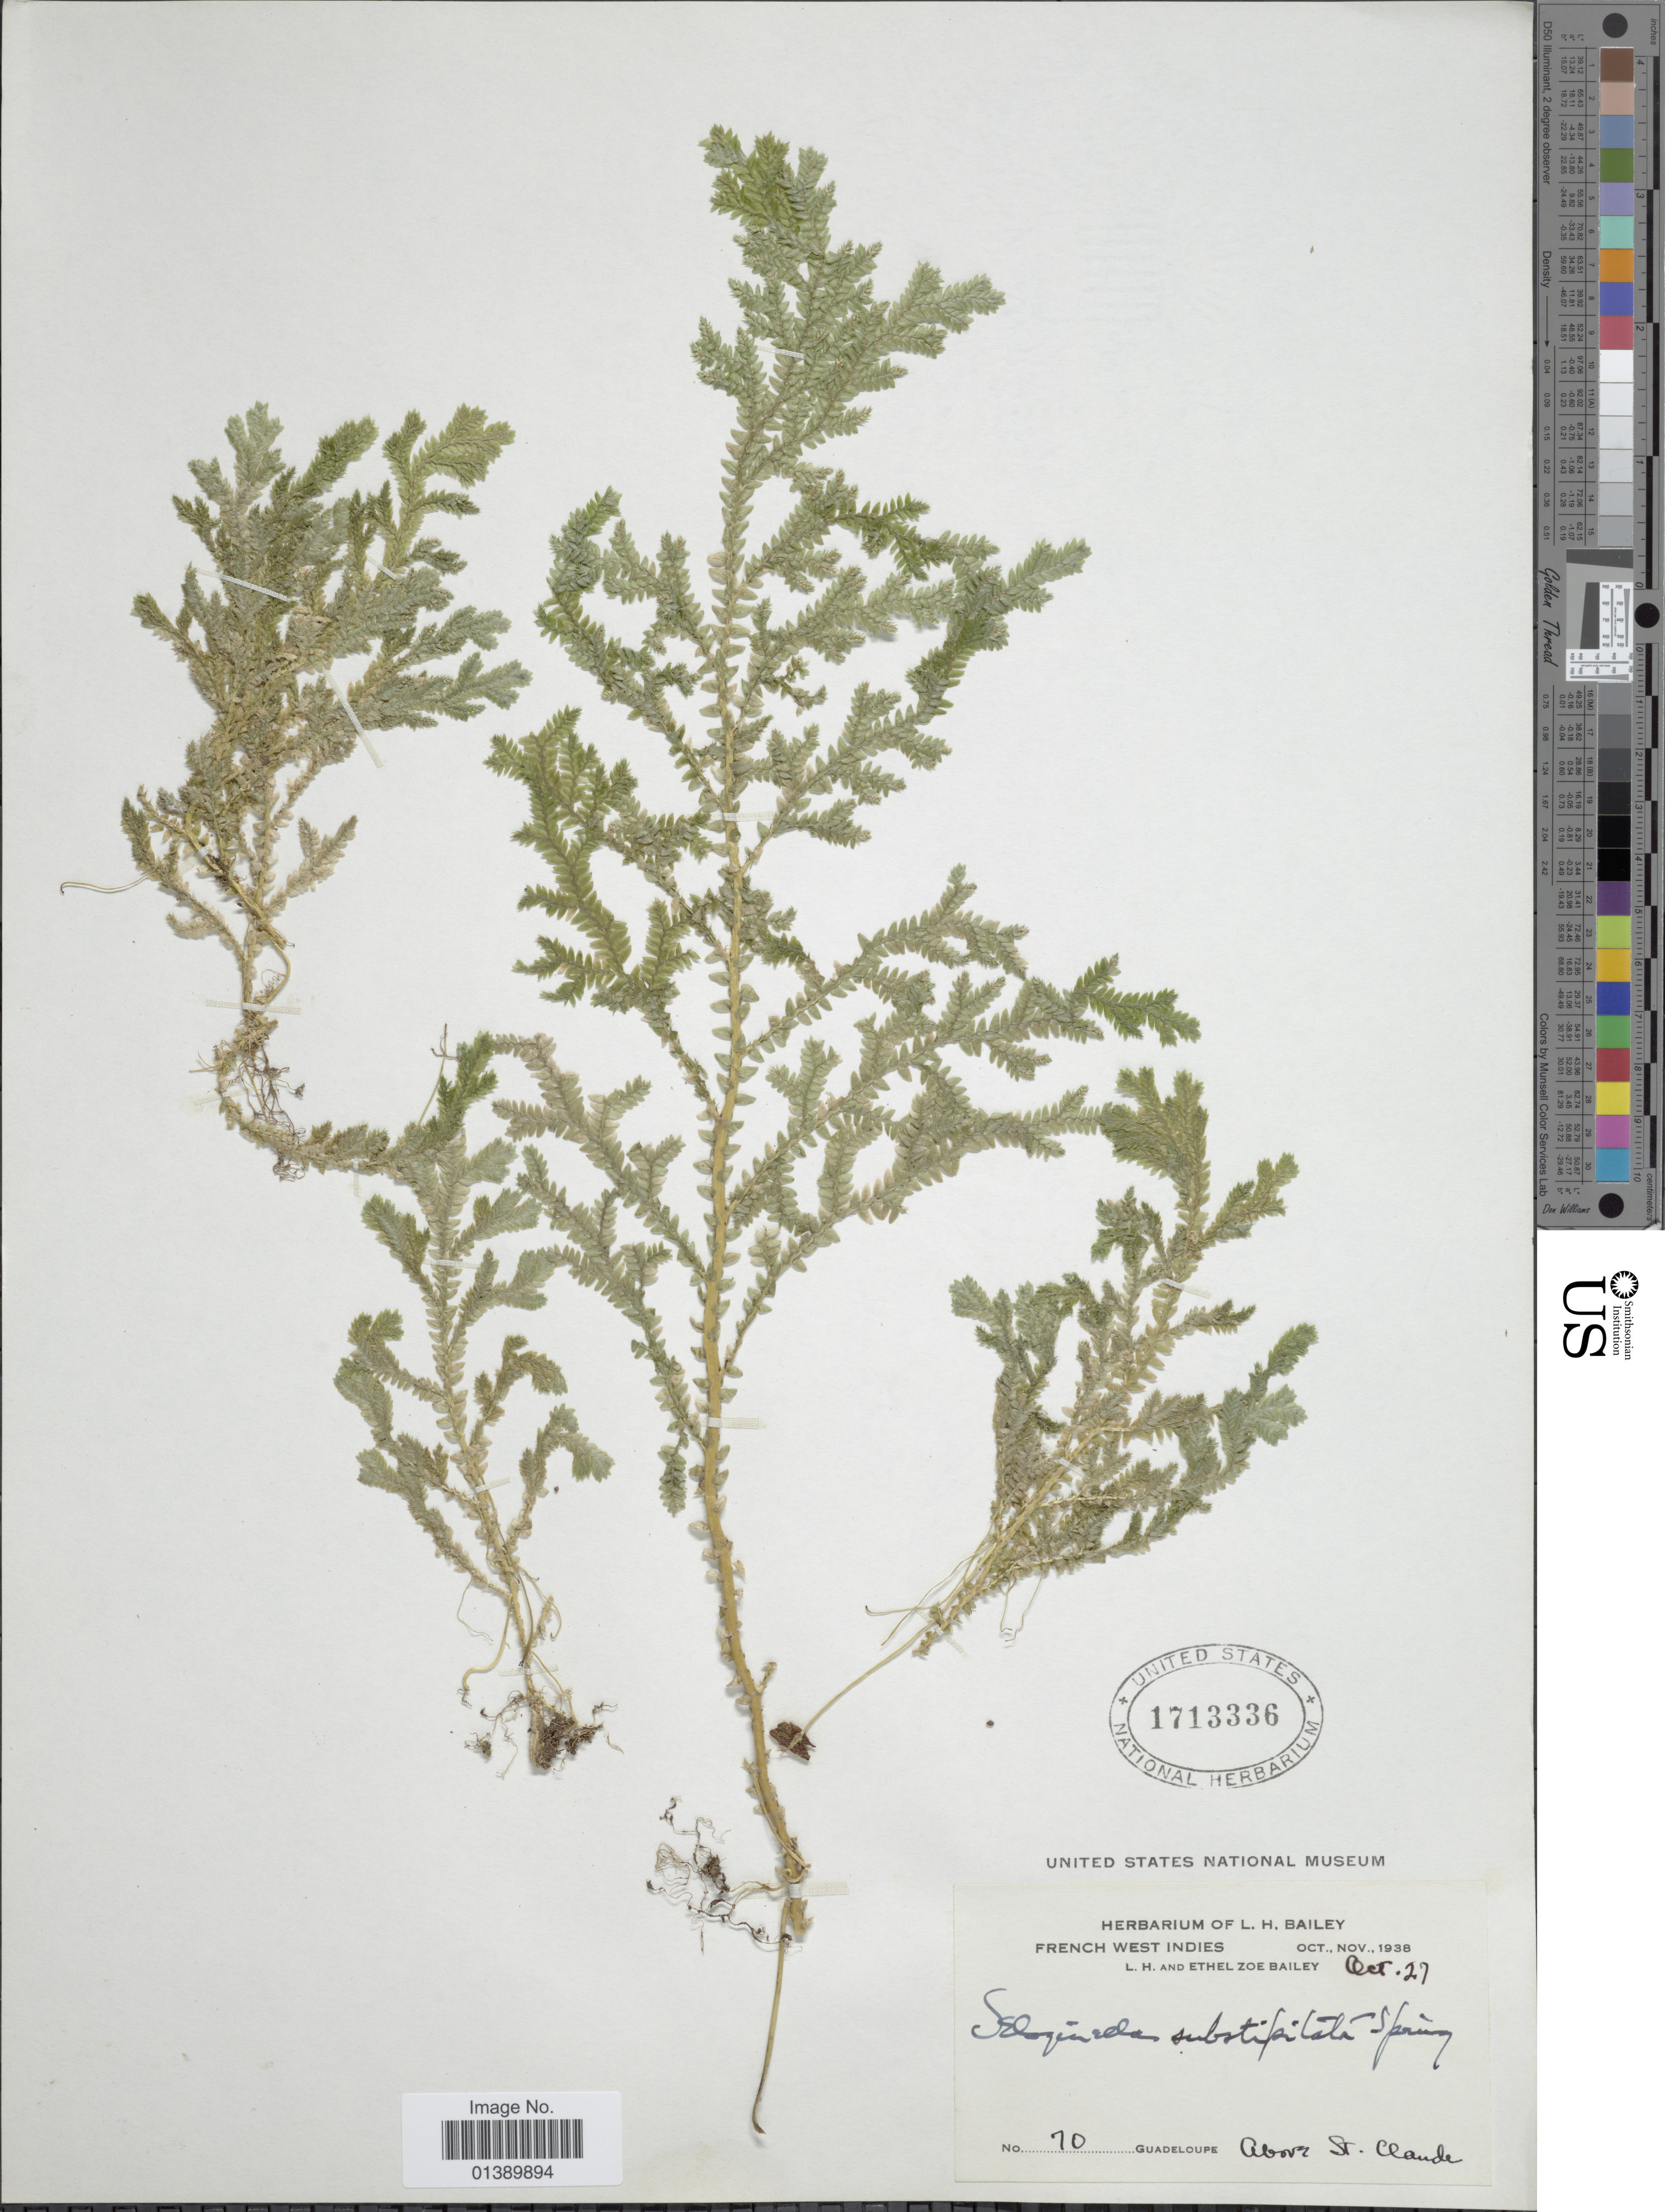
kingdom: Plantae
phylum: Tracheophyta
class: Lycopodiopsida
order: Selaginellales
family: Selaginellaceae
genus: Selaginella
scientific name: Selaginella substipitata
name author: Spring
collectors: L. H. Bailey & E. Z. Bailey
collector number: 10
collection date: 1938-10-27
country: Guadeloupe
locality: Above St Claude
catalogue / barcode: US 1713336